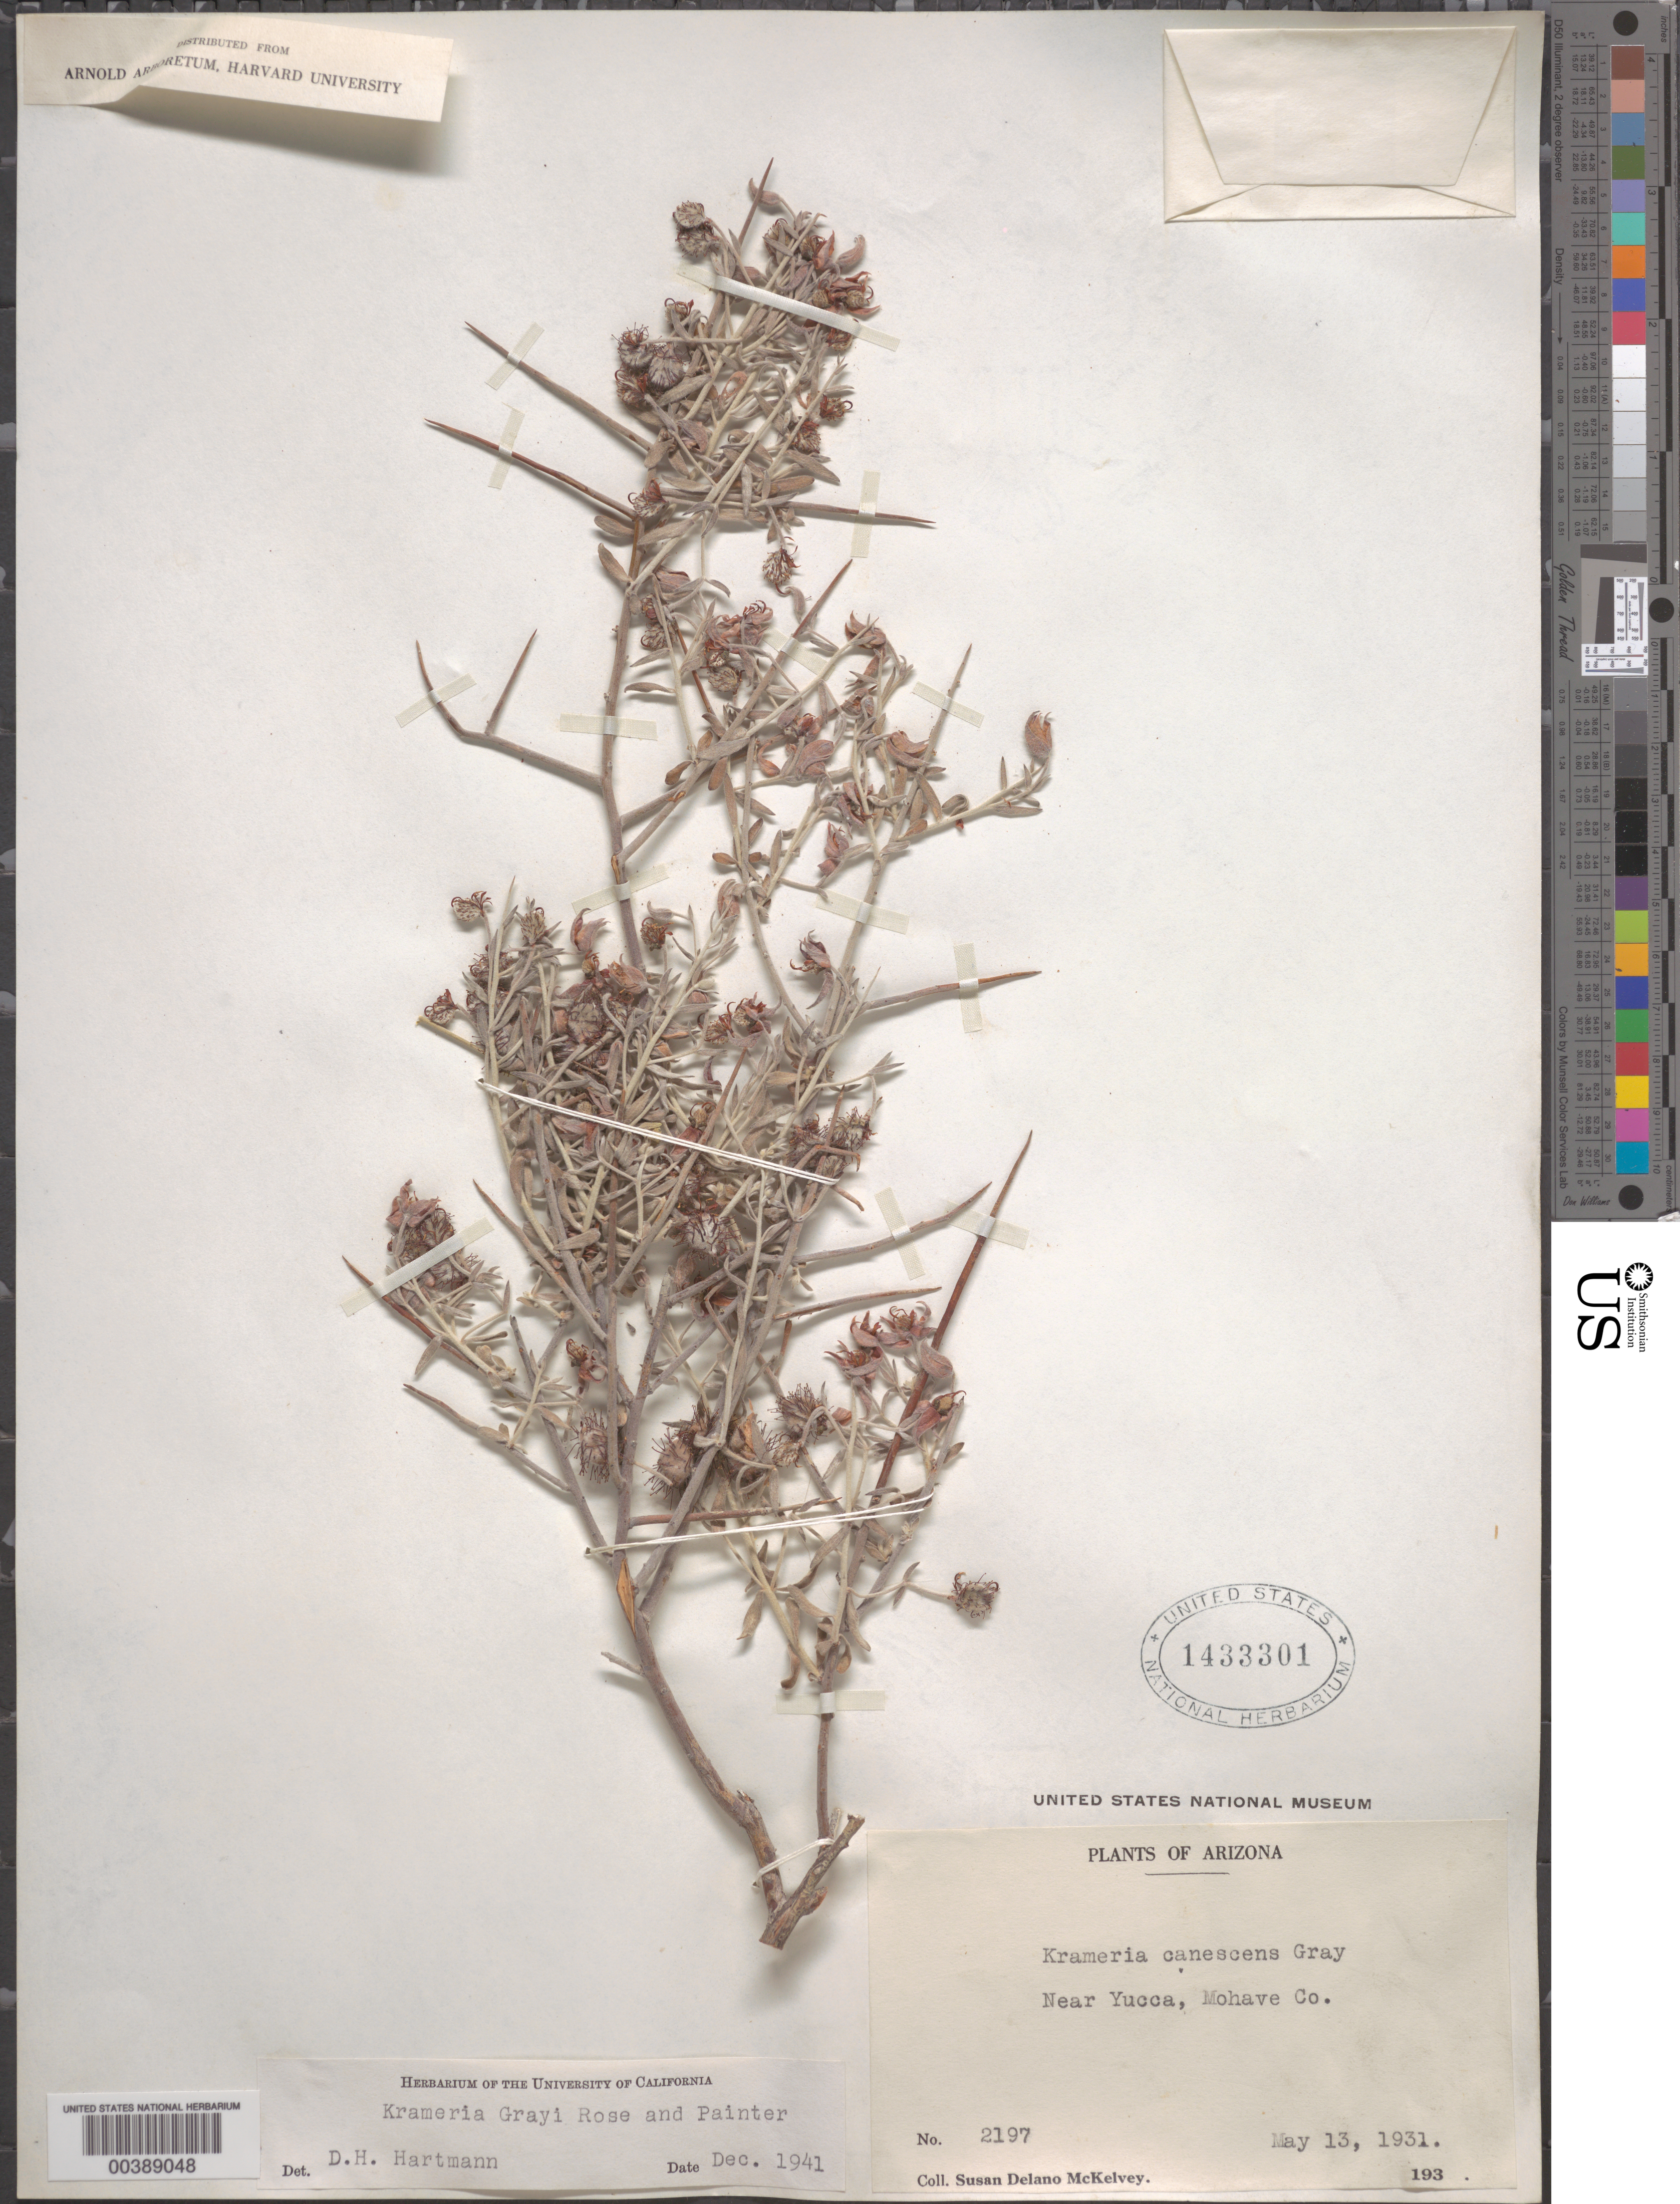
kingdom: Plantae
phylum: Tracheophyta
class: Magnoliopsida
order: Zygophyllales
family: Krameriaceae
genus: Krameria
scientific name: Krameria grayi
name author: Rose & J.H. Painter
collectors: S. A. McKelvey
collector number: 2197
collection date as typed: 13 May 1931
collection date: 1931-05-13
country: United States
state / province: Arizona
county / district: Mohave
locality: Near yucca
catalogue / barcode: US 1433301